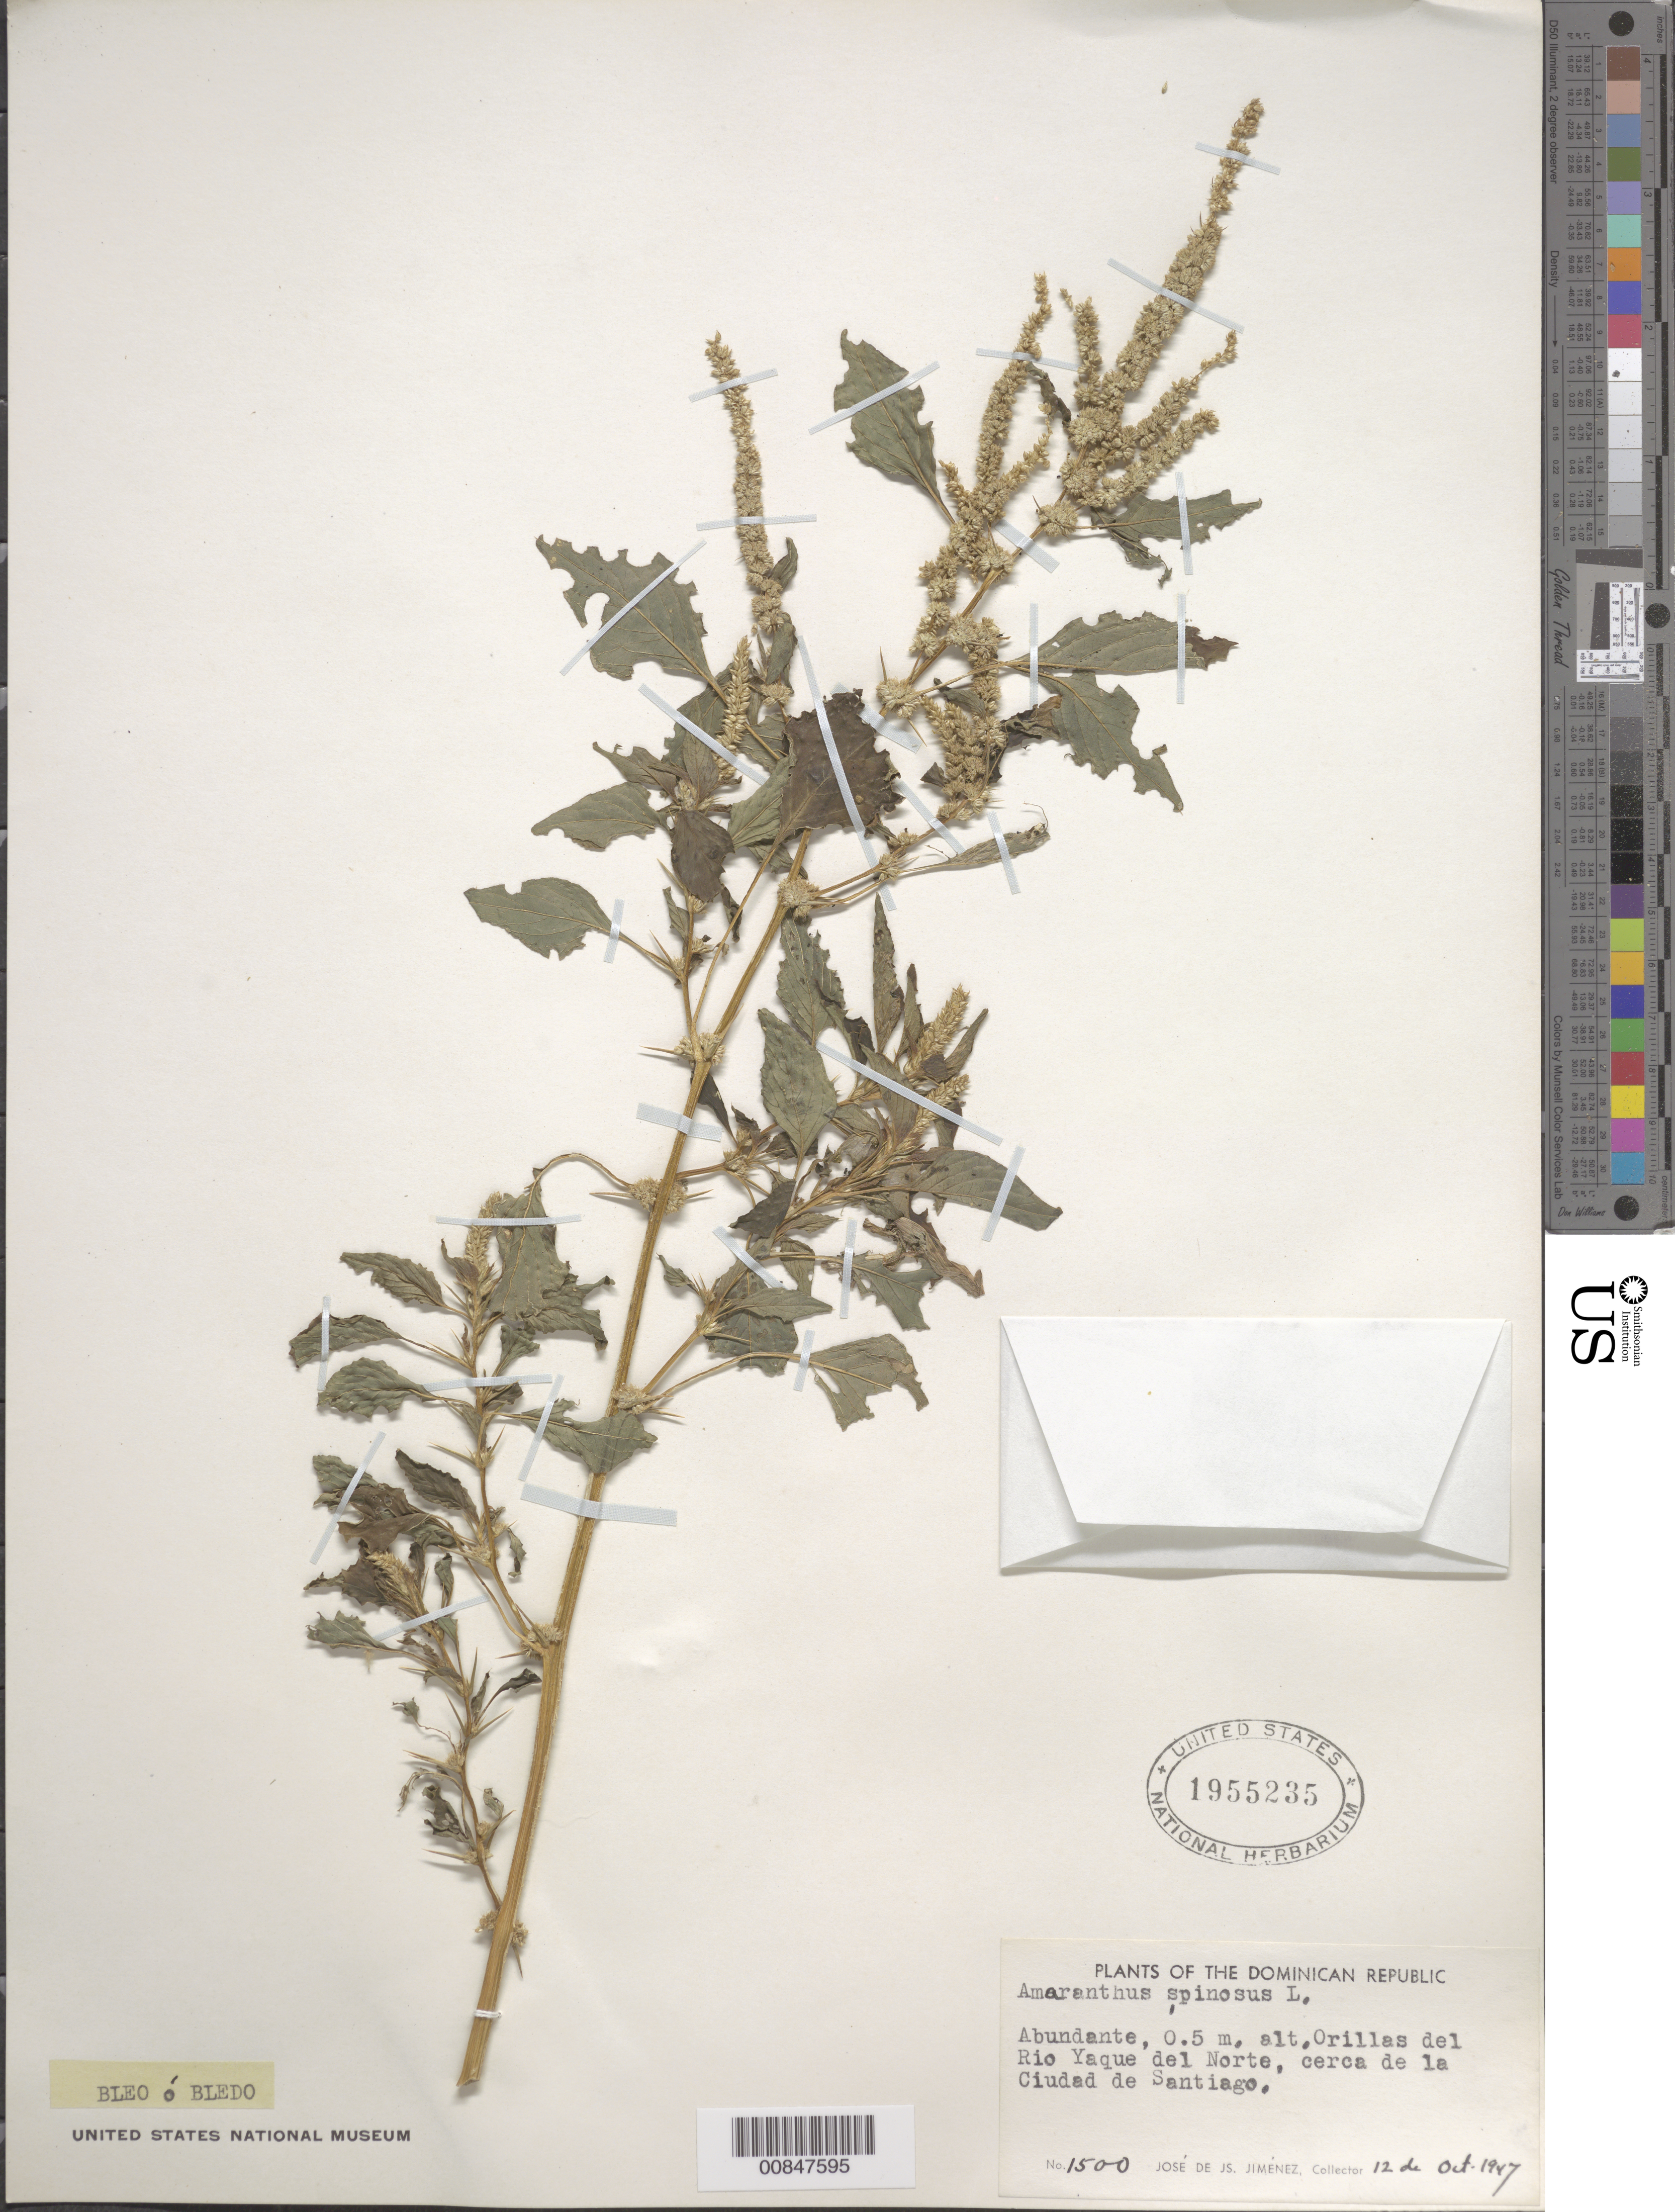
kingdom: Plantae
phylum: Tracheophyta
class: Magnoliopsida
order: Caryophyllales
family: Amaranthaceae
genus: Amaranthus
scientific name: Amaranthus spinosus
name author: L.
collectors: J. J. Jiménez Almonte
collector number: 1500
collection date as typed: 12 Oct 1947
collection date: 1947-10-12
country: Dominican Republic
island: Hispaniola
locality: Orillas del Río Yaque del Norte, cerca de la Ciudad de Santiago.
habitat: Orillas del río.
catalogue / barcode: US 1955235